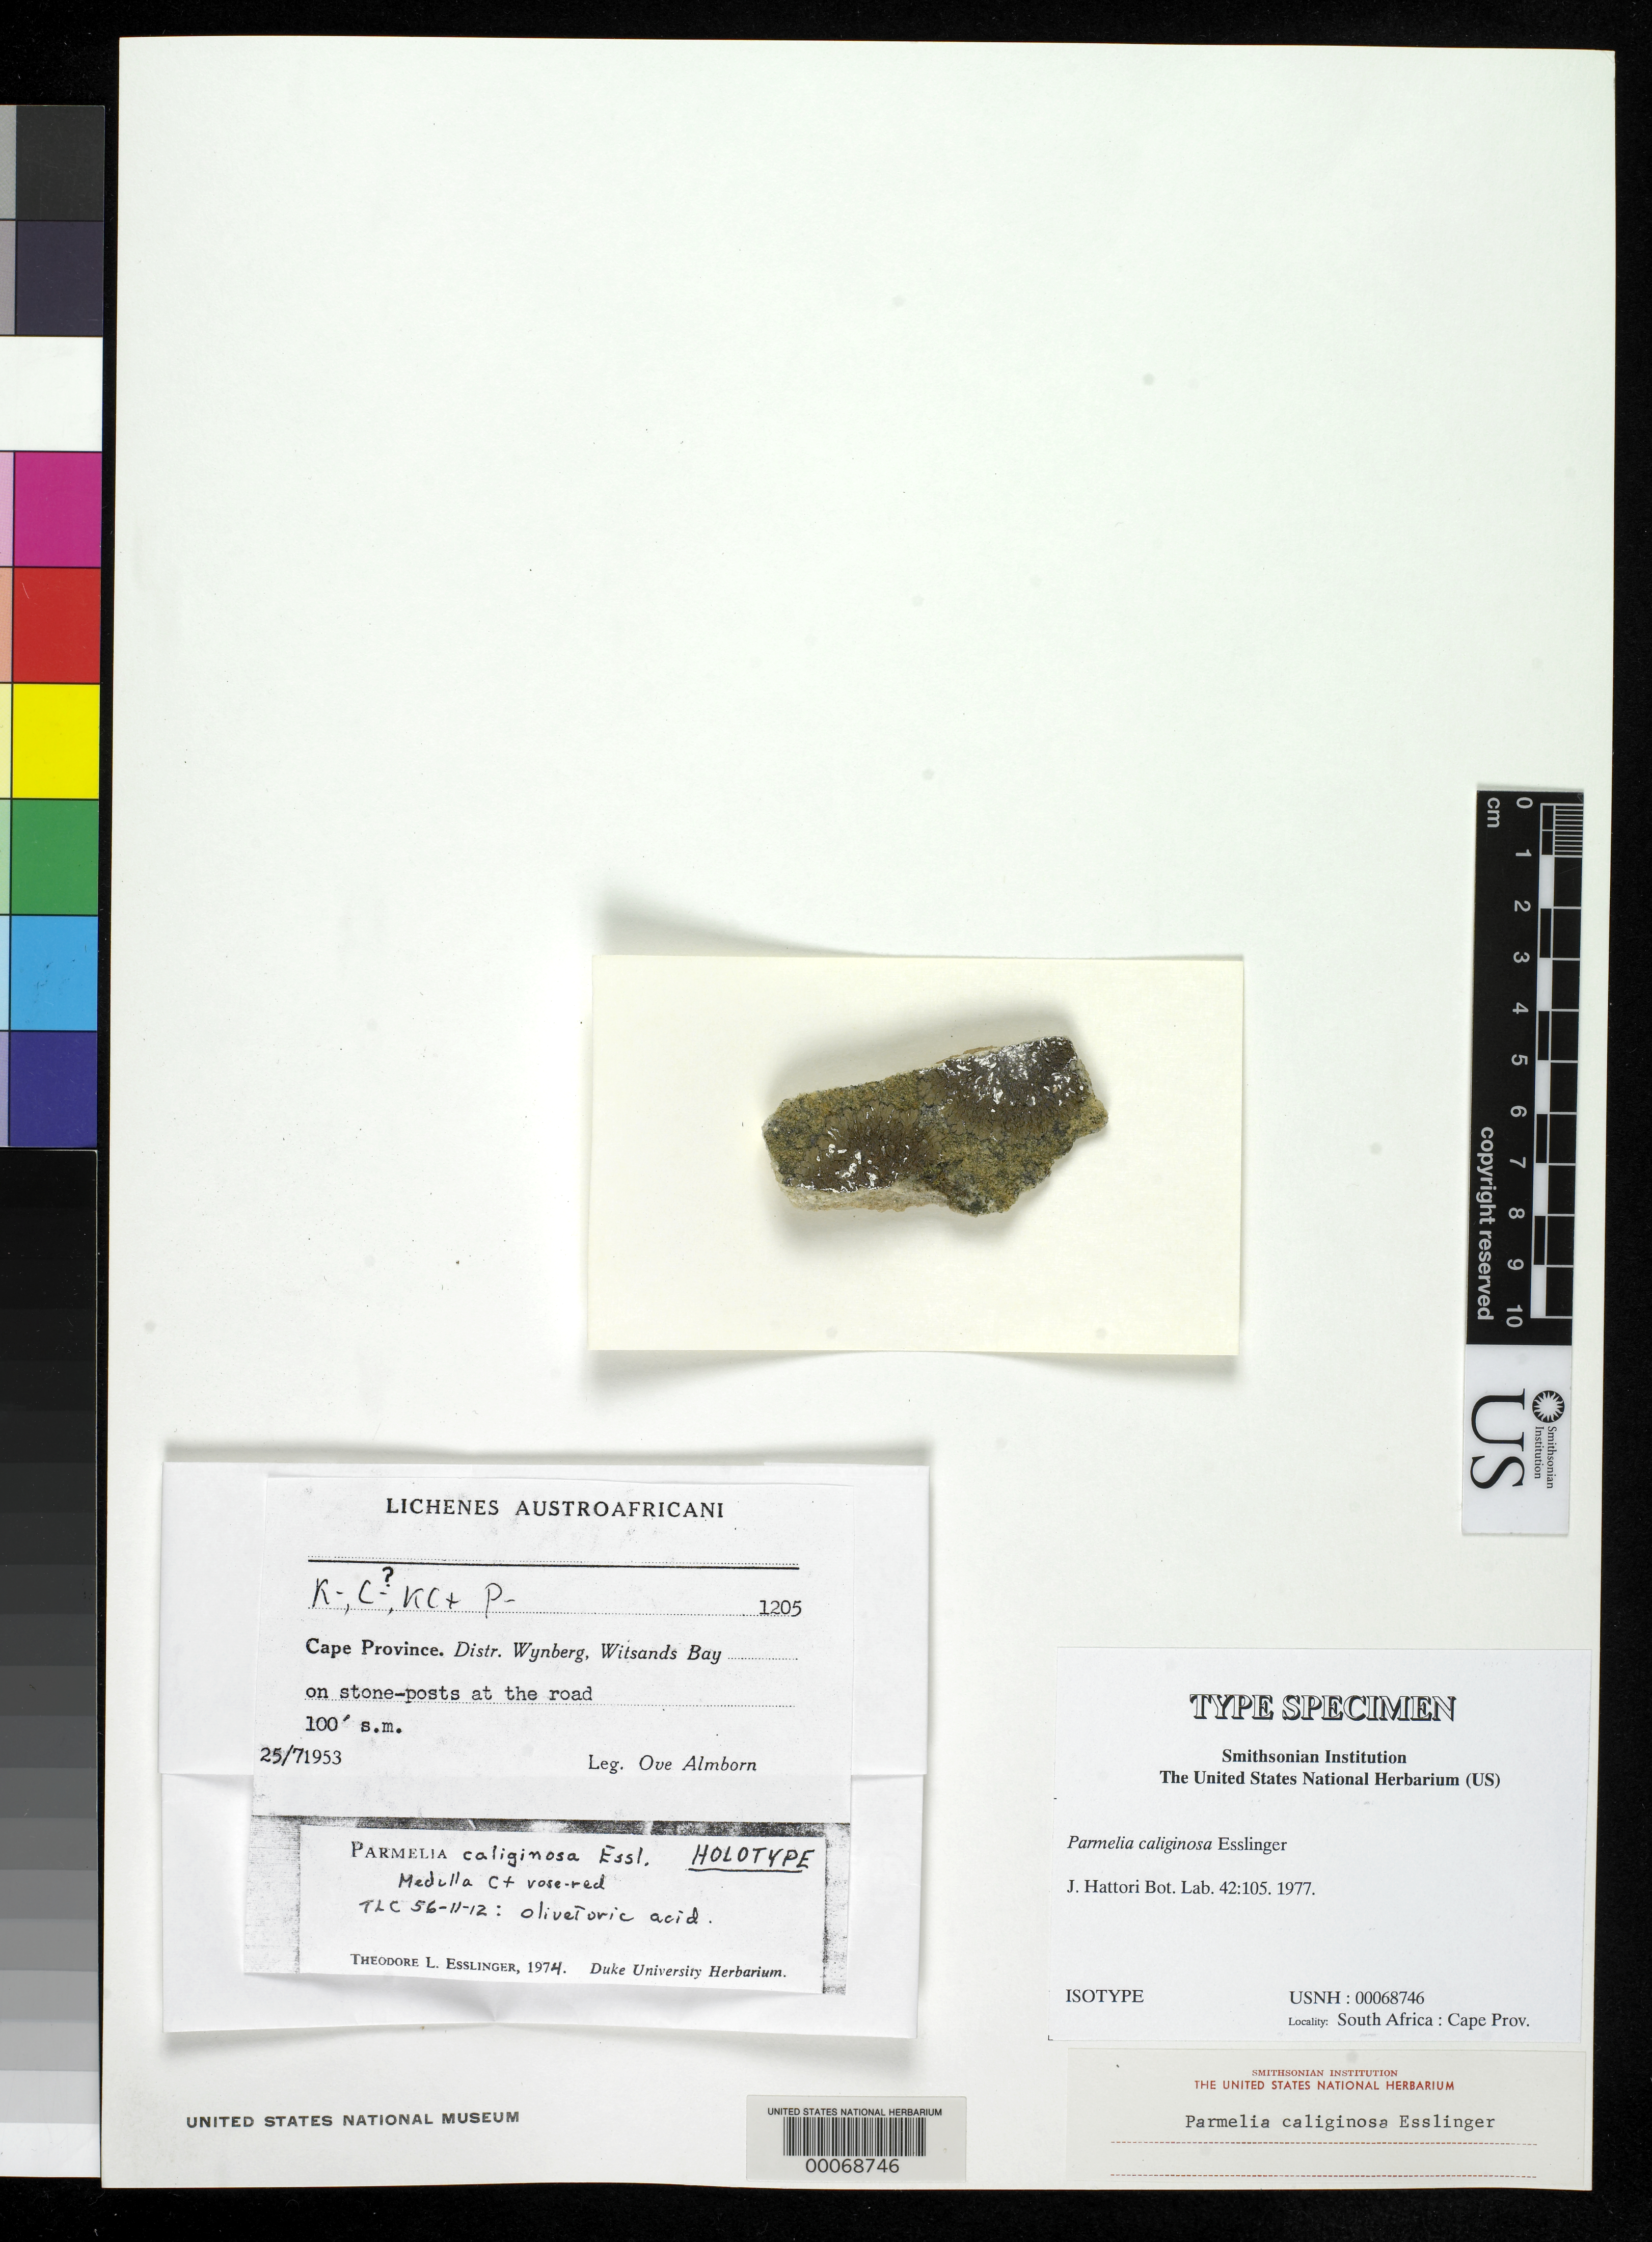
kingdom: Fungi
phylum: Ascomycota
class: Lecanoromycetes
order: Lecanorales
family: Parmeliaceae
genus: Parmelia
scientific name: Parmelia caliginosa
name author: Essl.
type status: Isotype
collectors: O. Almborn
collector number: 1205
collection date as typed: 25 Jul 1953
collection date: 1953-07-25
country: South Africa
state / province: Western Cape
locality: Witsands Bay. Wynberg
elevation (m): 100